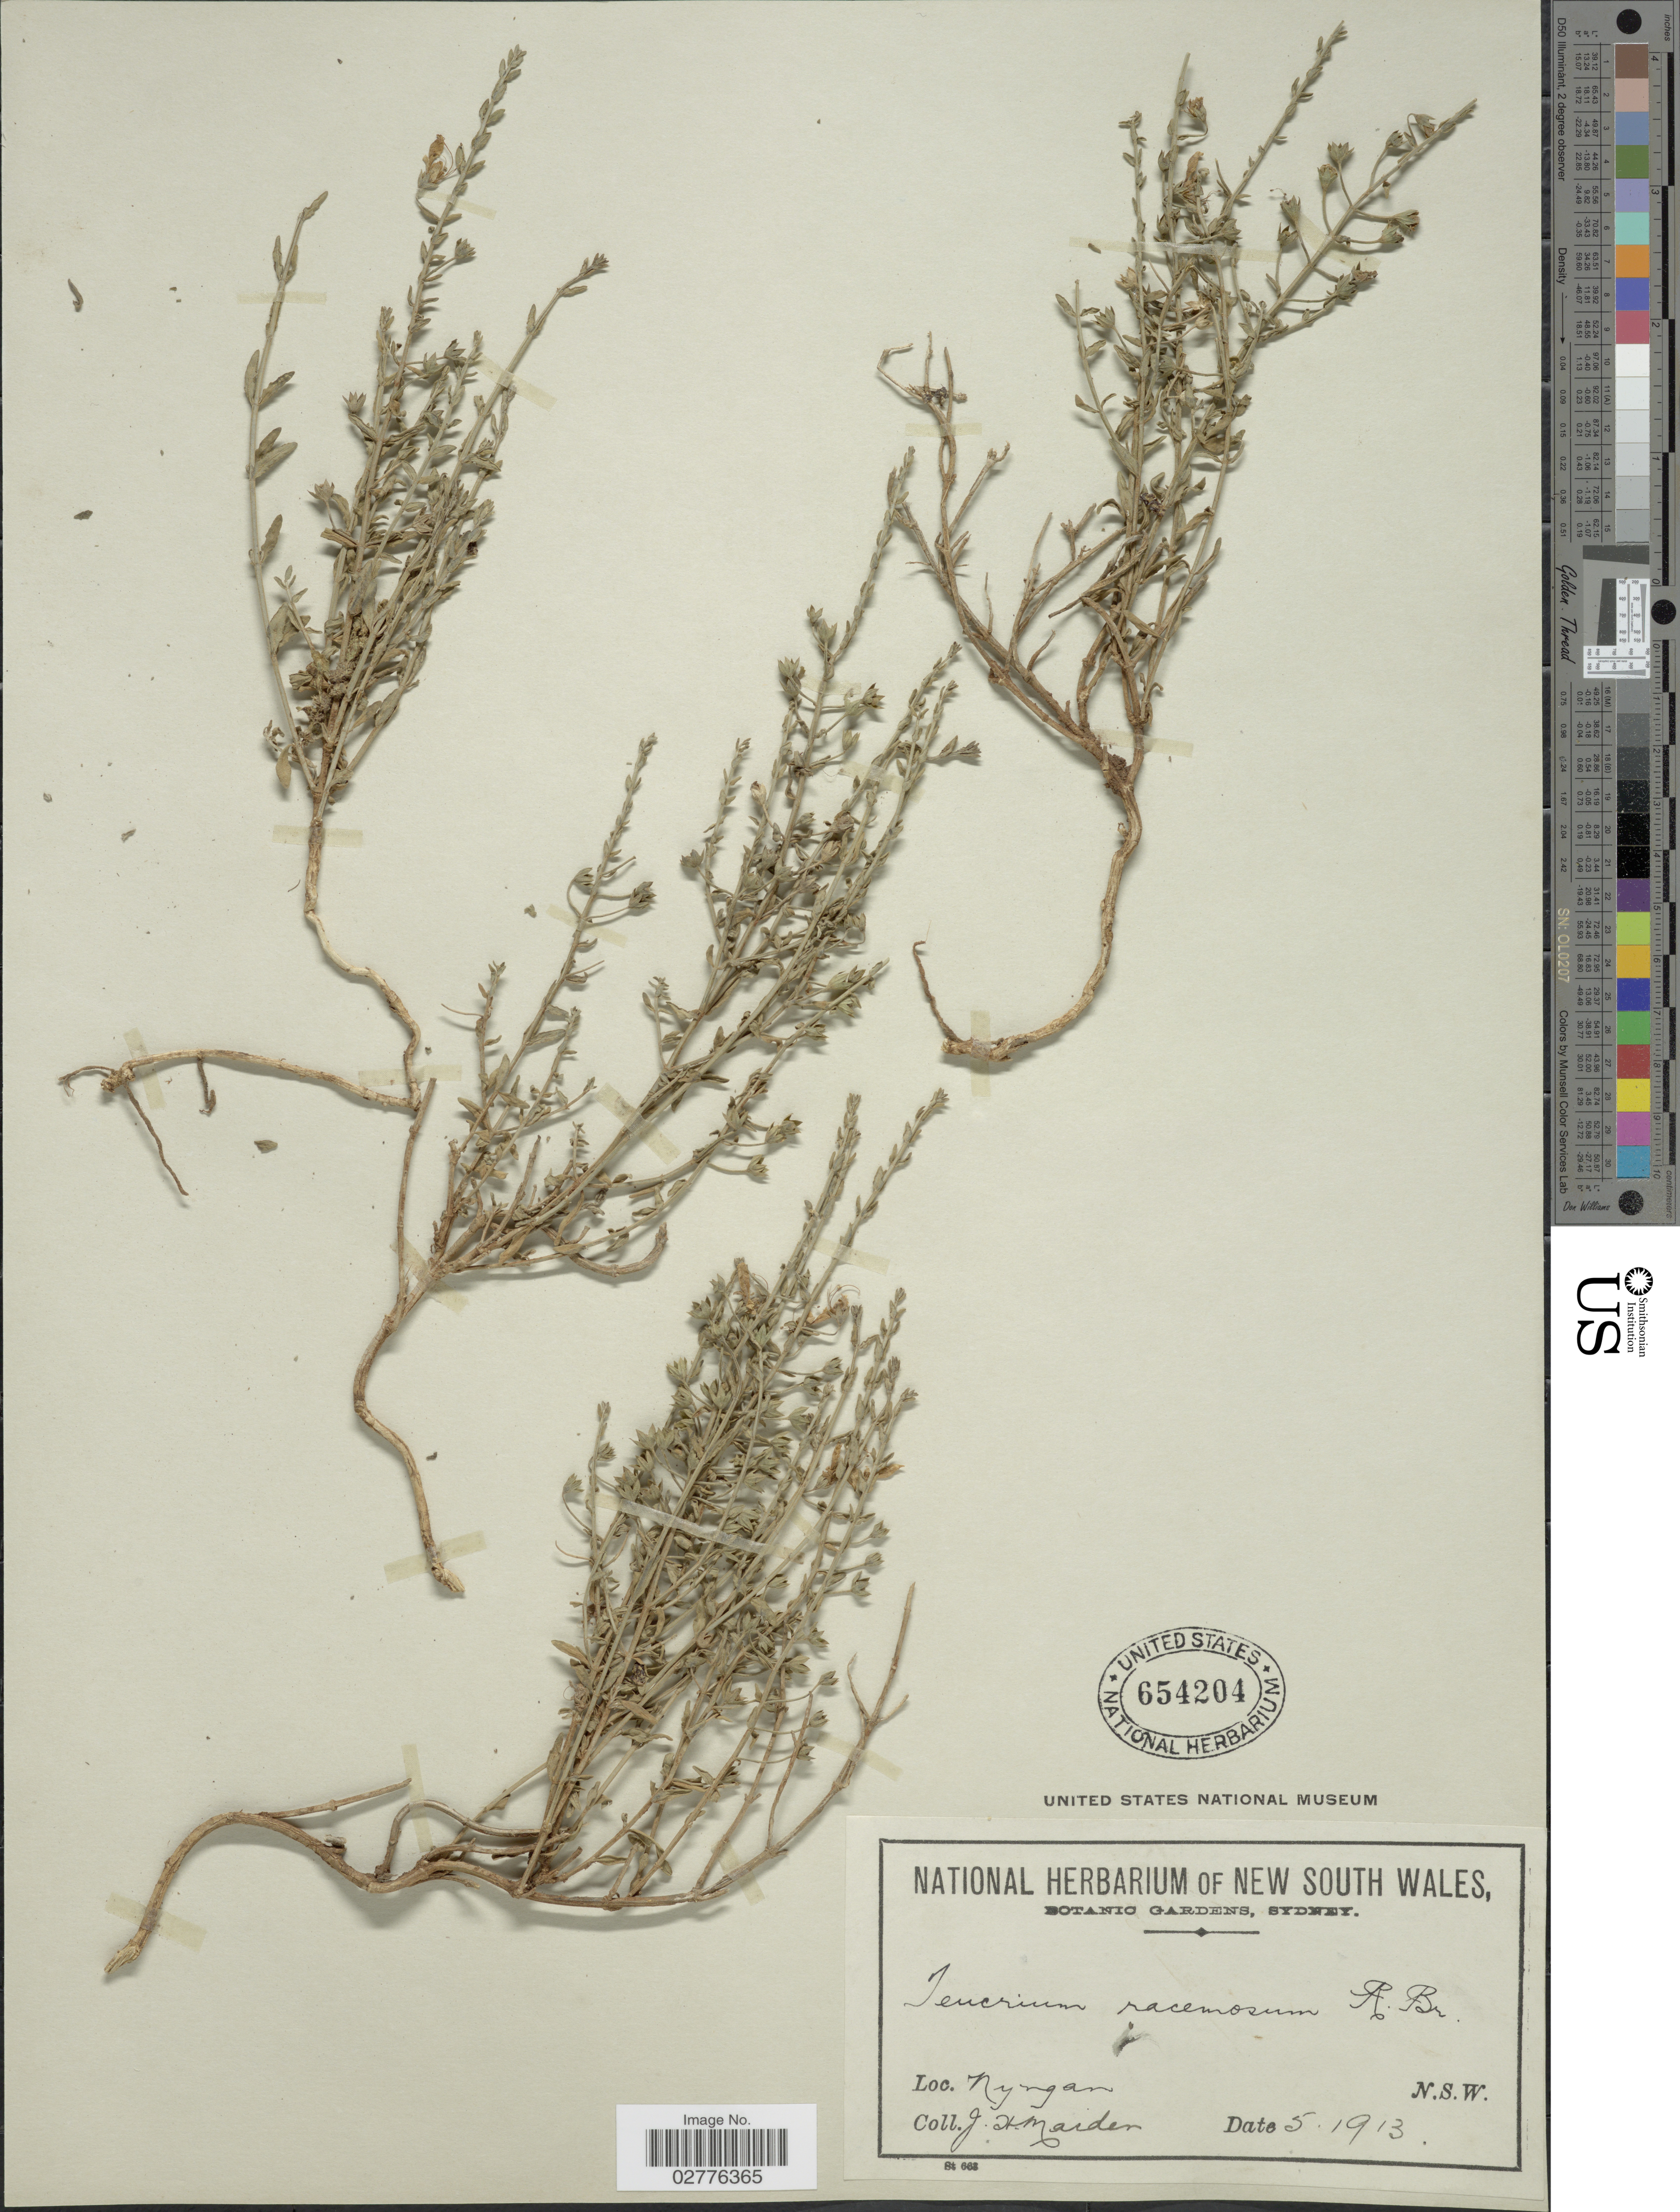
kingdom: Plantae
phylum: Tracheophyta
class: Magnoliopsida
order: Lamiales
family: Lamiaceae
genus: Teucrium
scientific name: Teucrium racemosum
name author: R. Br.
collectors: J. Maiden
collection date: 1913-05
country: Australia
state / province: New South Wales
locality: Nyngan.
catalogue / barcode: US 654204